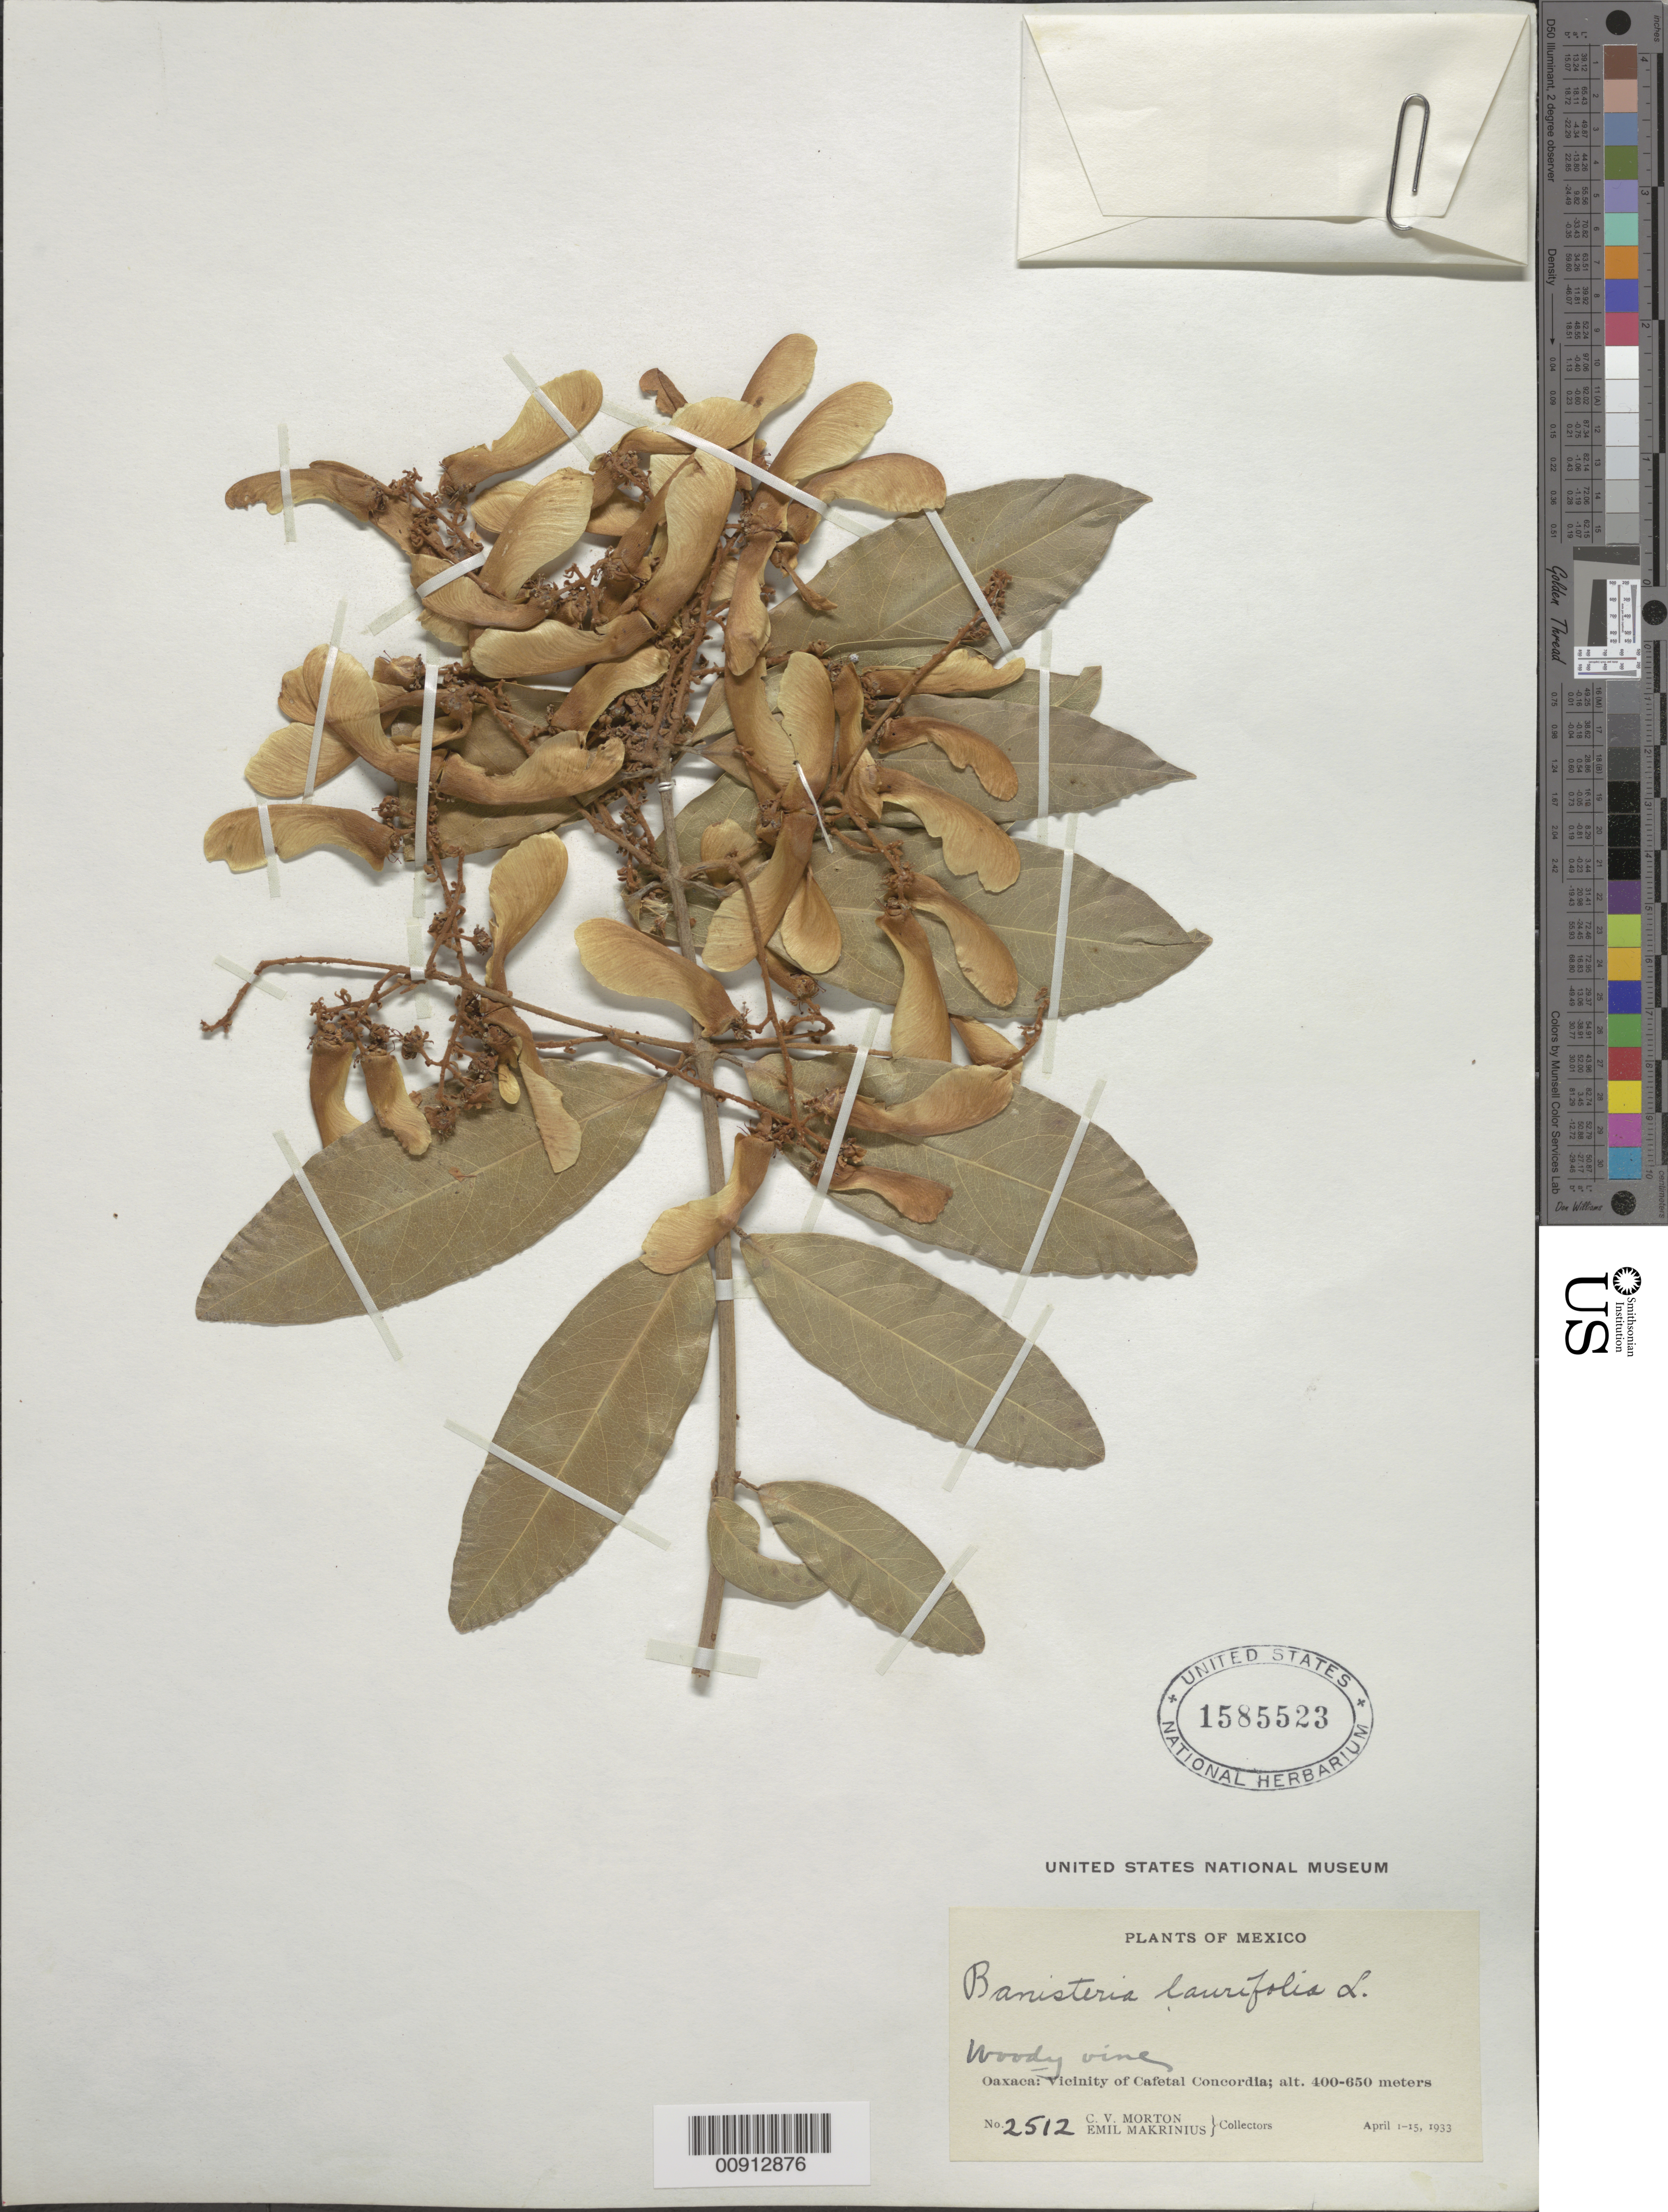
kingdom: Plantae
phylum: Tracheophyta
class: Magnoliopsida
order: Malpighiales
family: Malpighiaceae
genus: Heteropterys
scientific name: Heteropterys laurifolia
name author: (L.) A. Juss.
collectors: C. V. Morton & E. Makrinius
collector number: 2512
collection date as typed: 01 Apr 1933 to 15 Apr 1933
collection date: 1933-04-01/1933-04-15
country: Mexico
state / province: Oaxaca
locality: Oaxaca: Vicinity of Cafetal Concordia.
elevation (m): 650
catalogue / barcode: US 1585523